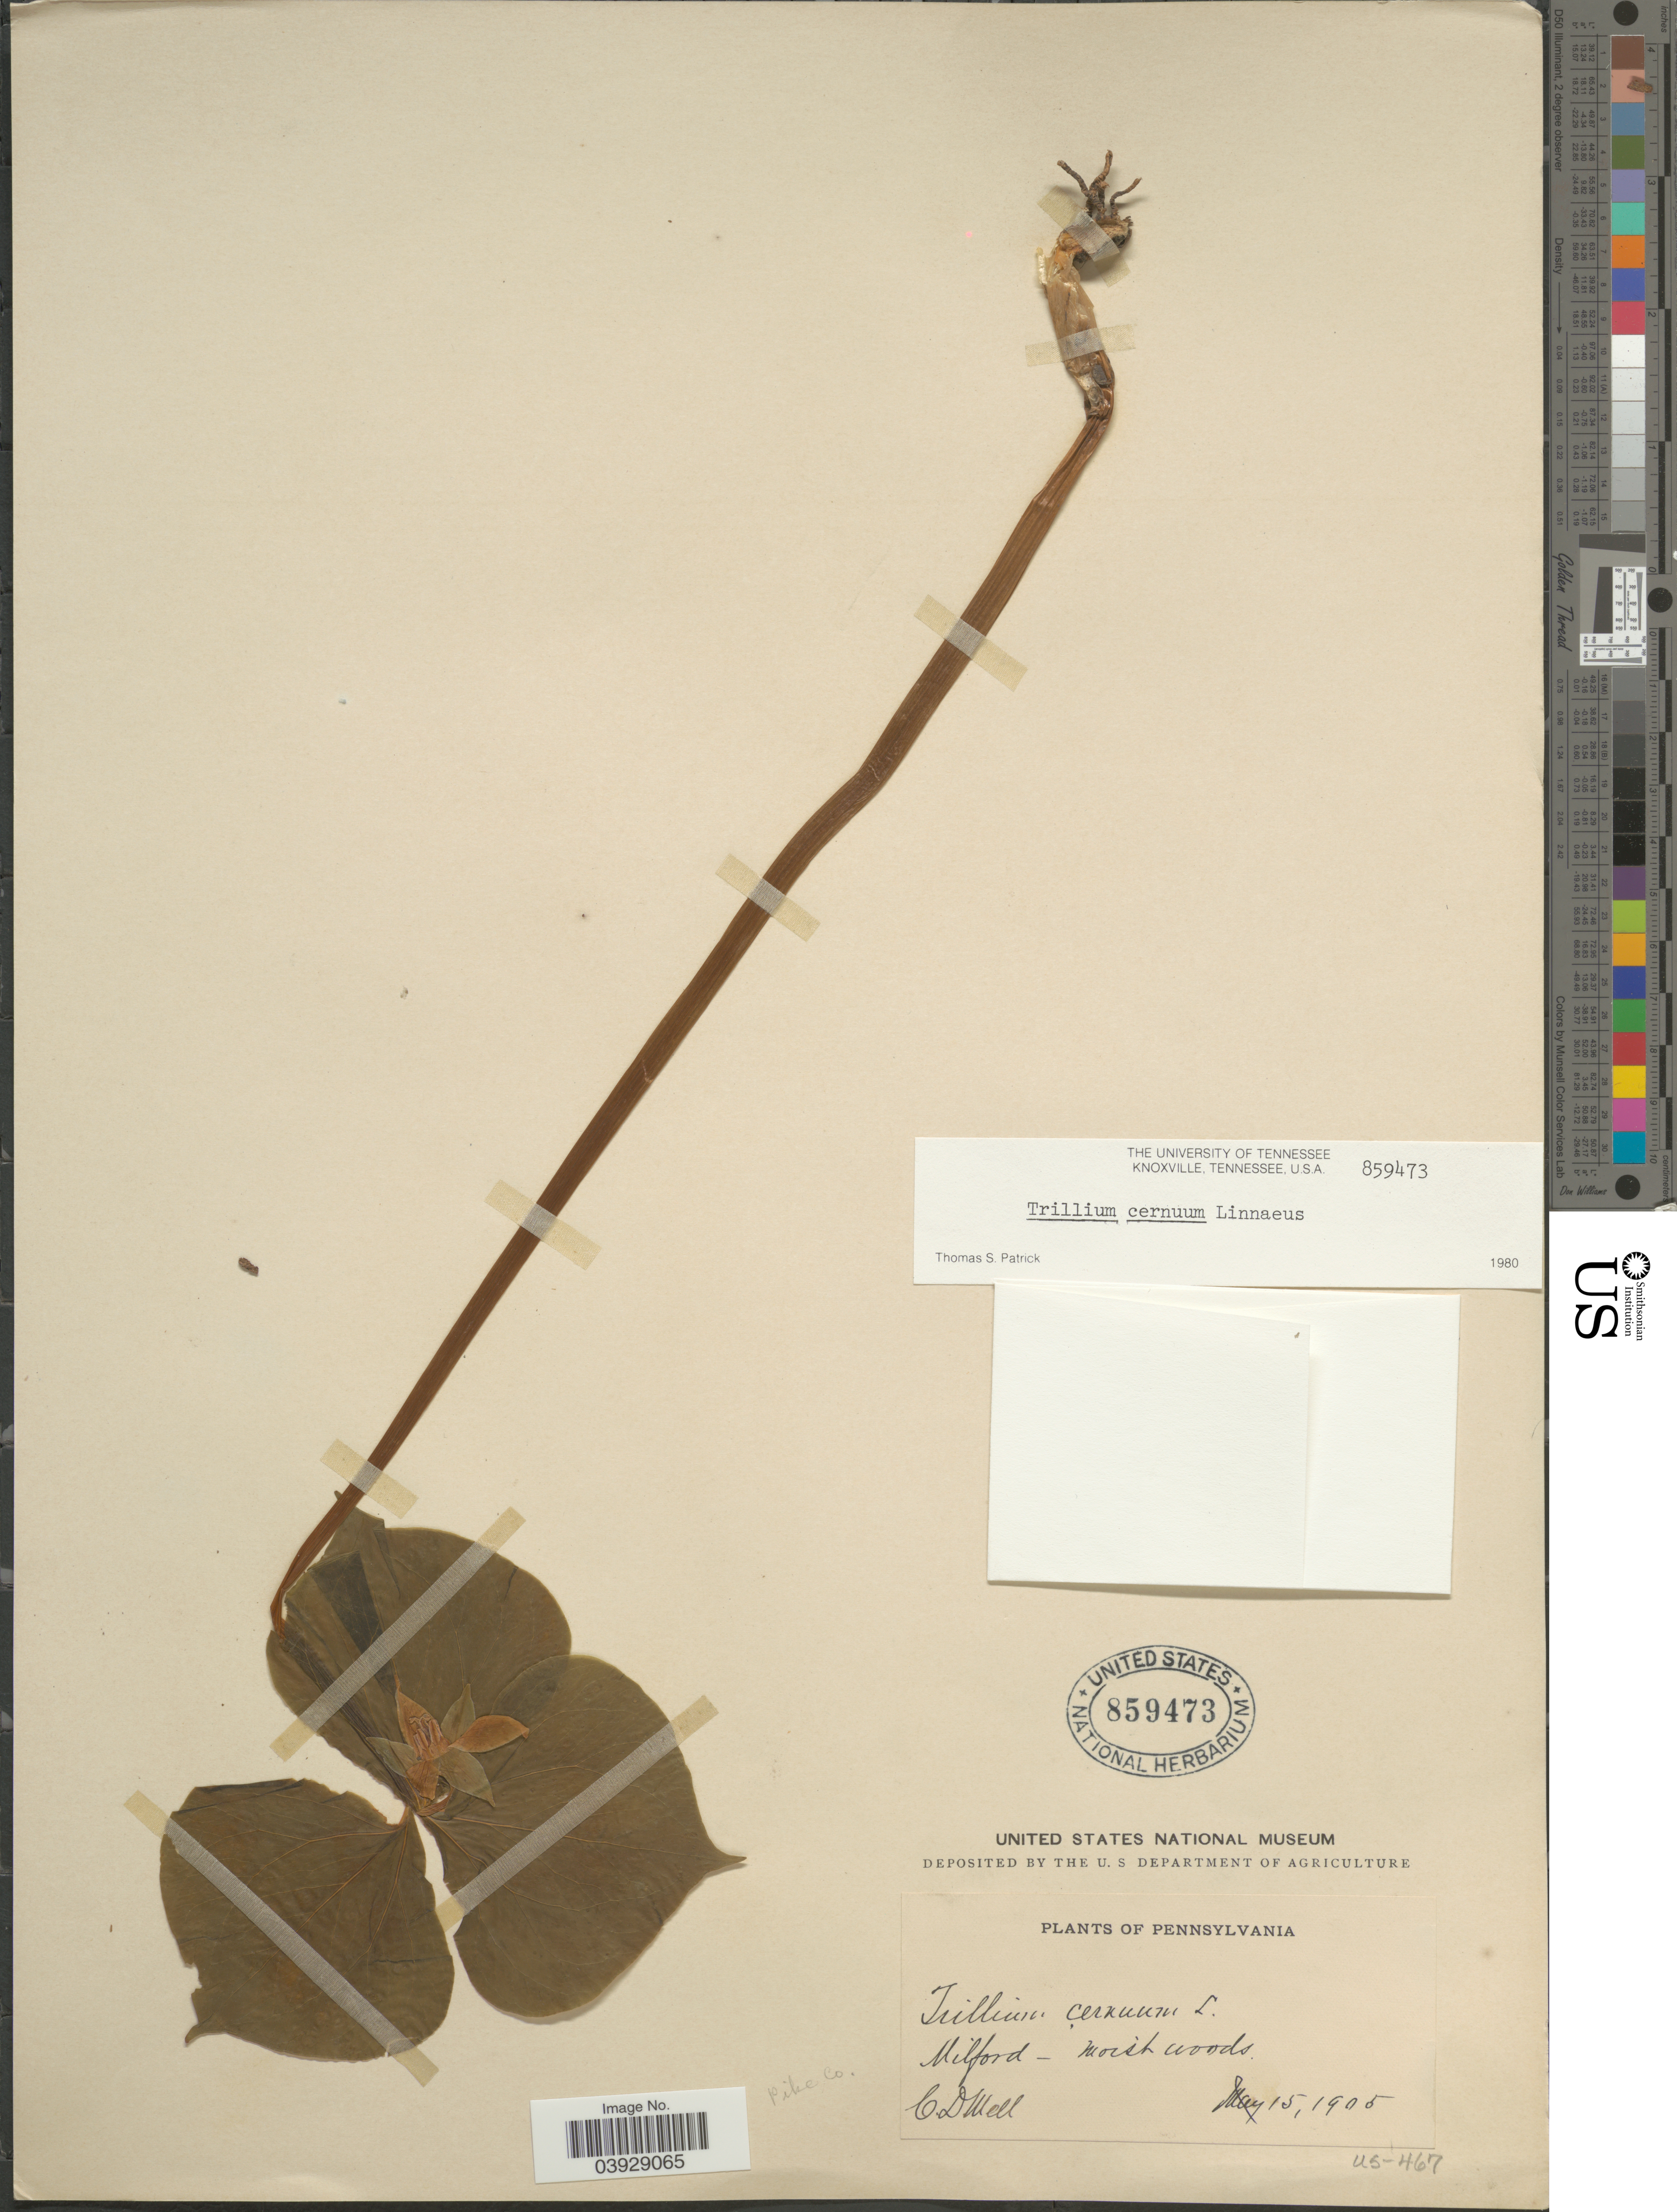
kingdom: Plantae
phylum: Tracheophyta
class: Liliopsida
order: Liliales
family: Melanthiaceae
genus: Trillium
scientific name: Trillium cernuum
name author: L.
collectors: C. D. Mell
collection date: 1905-05-15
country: United States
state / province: Pennsylvania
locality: Milford - moist woods. Pike Co.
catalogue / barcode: US 859473